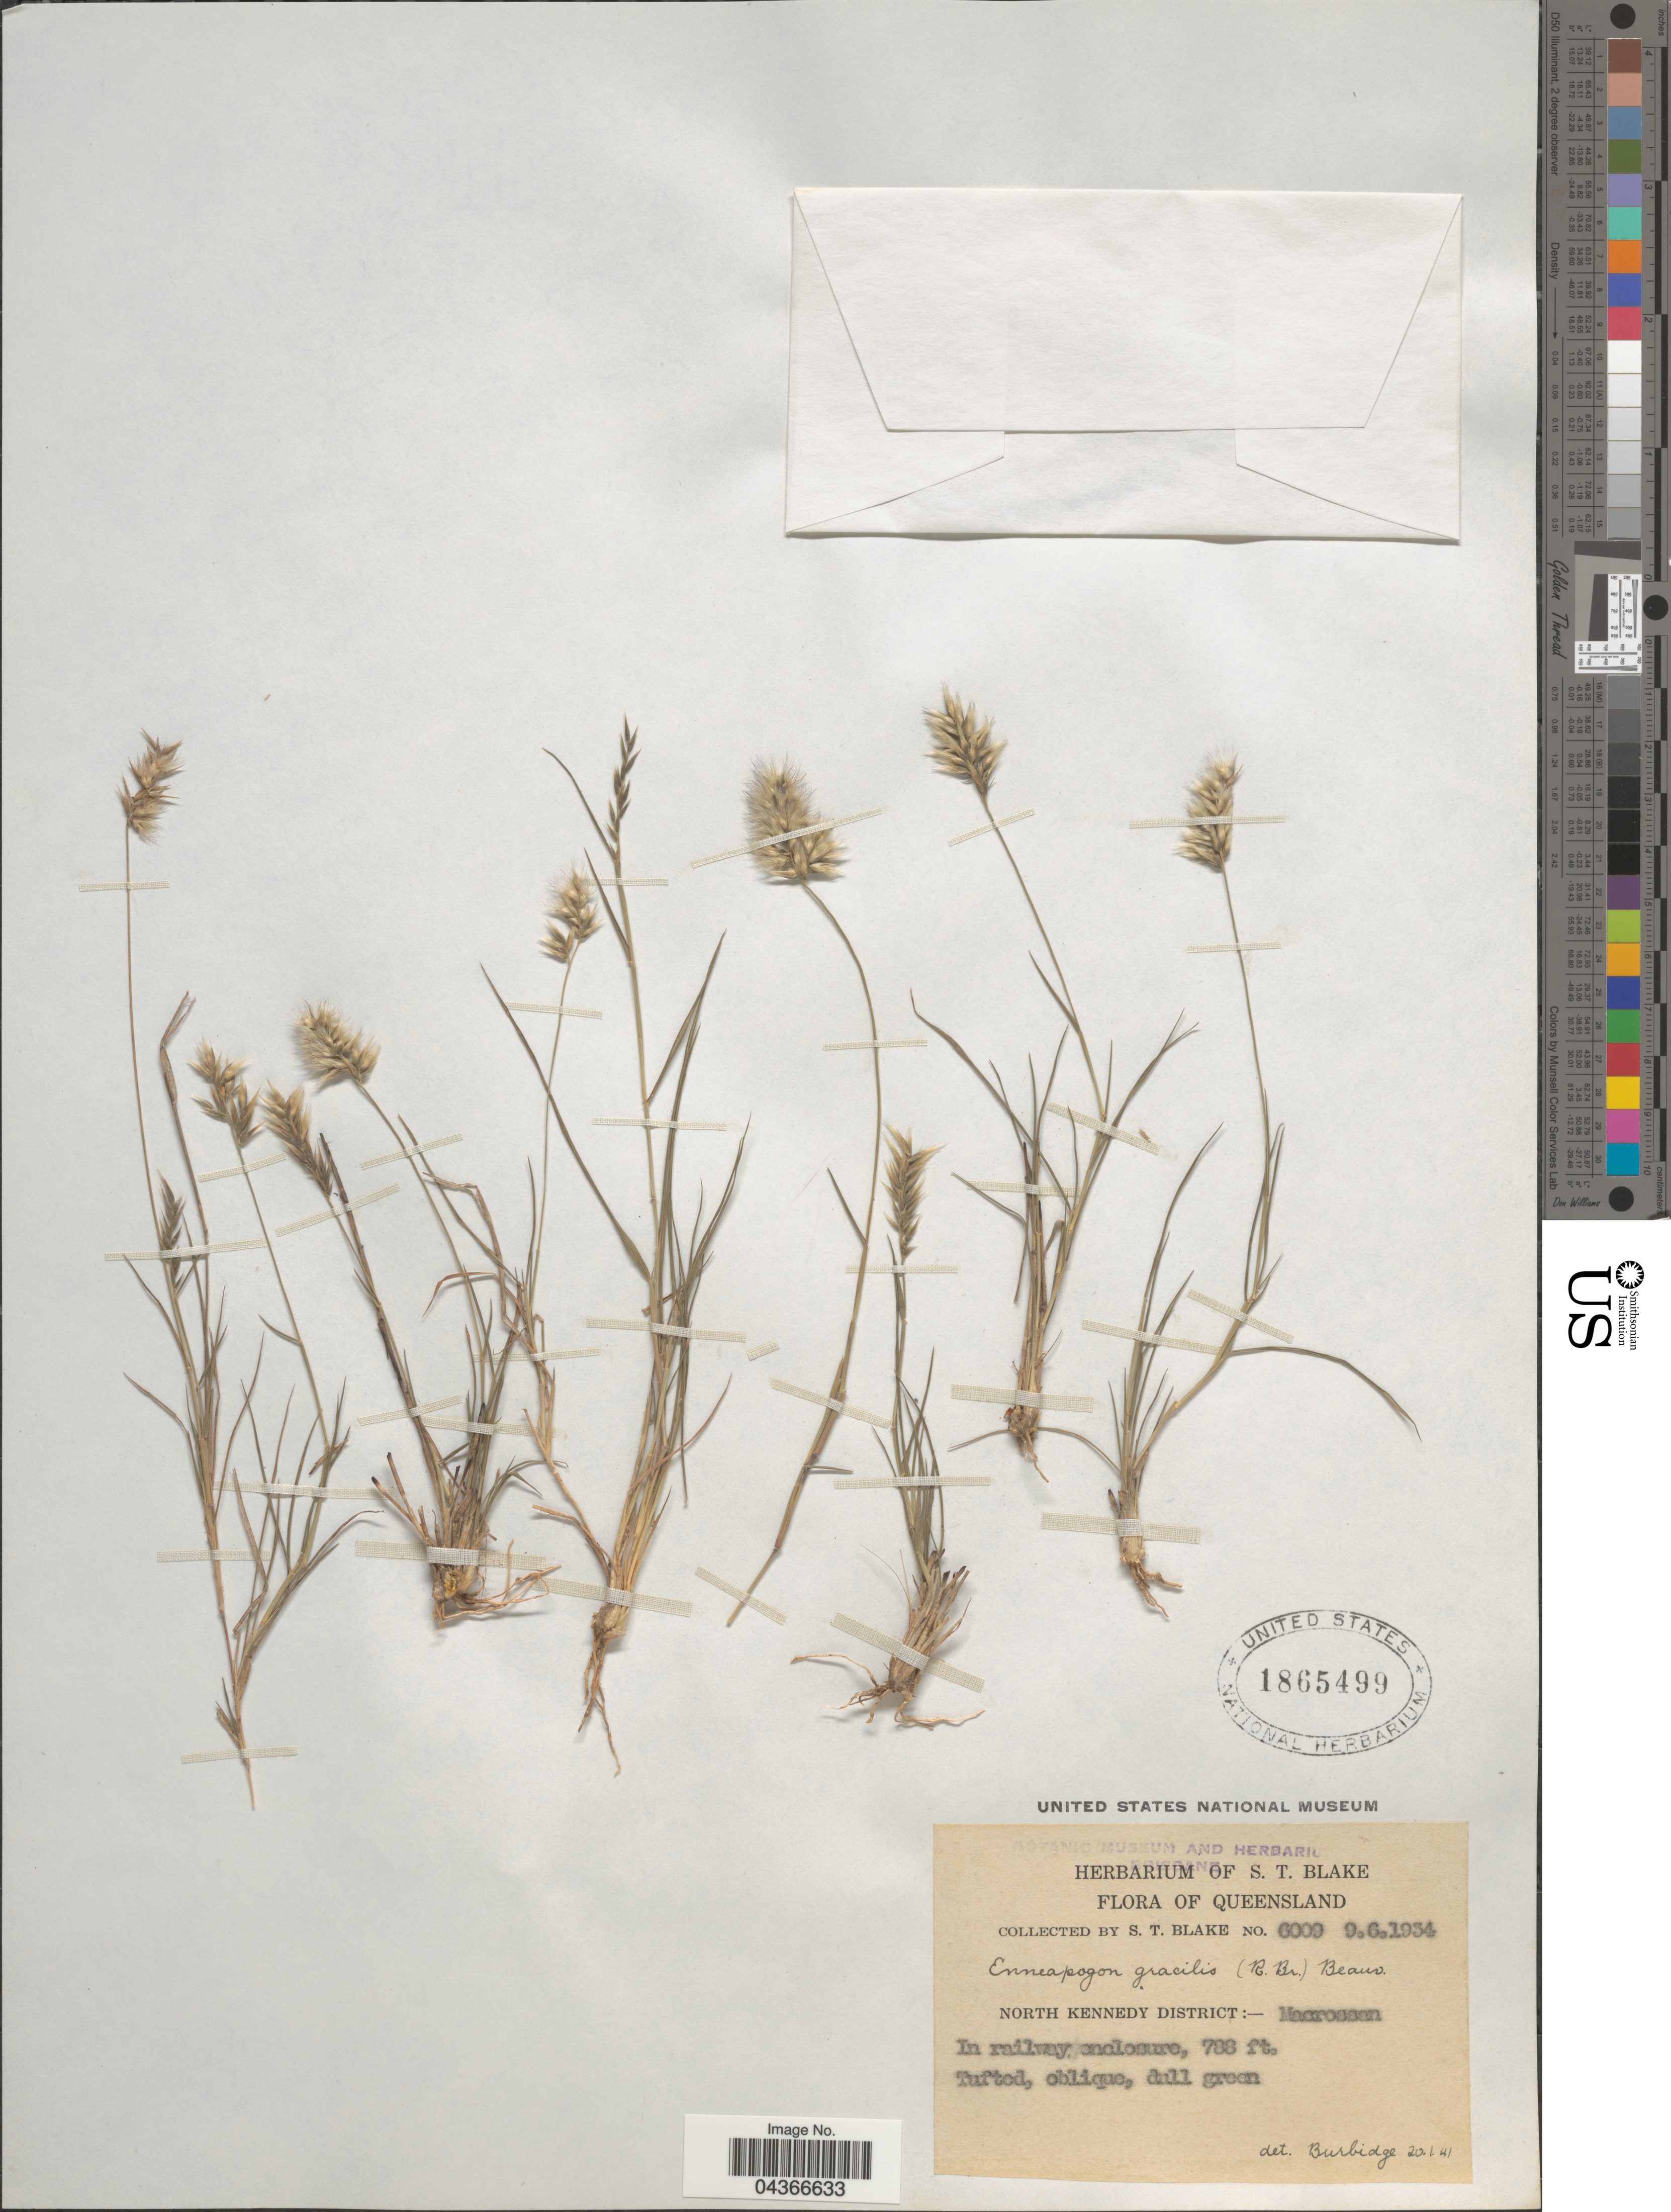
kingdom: Plantae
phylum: Tracheophyta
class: Liliopsida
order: Poales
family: Poaceae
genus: Enneapogon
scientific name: Enneapogon gracilis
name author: (R. Br.) P. Beauv.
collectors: S. T. Blake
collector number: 6009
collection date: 1934-06-09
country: Australia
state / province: Queensland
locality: North Kennedy District:- Macrossan.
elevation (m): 240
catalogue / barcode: US 1865499